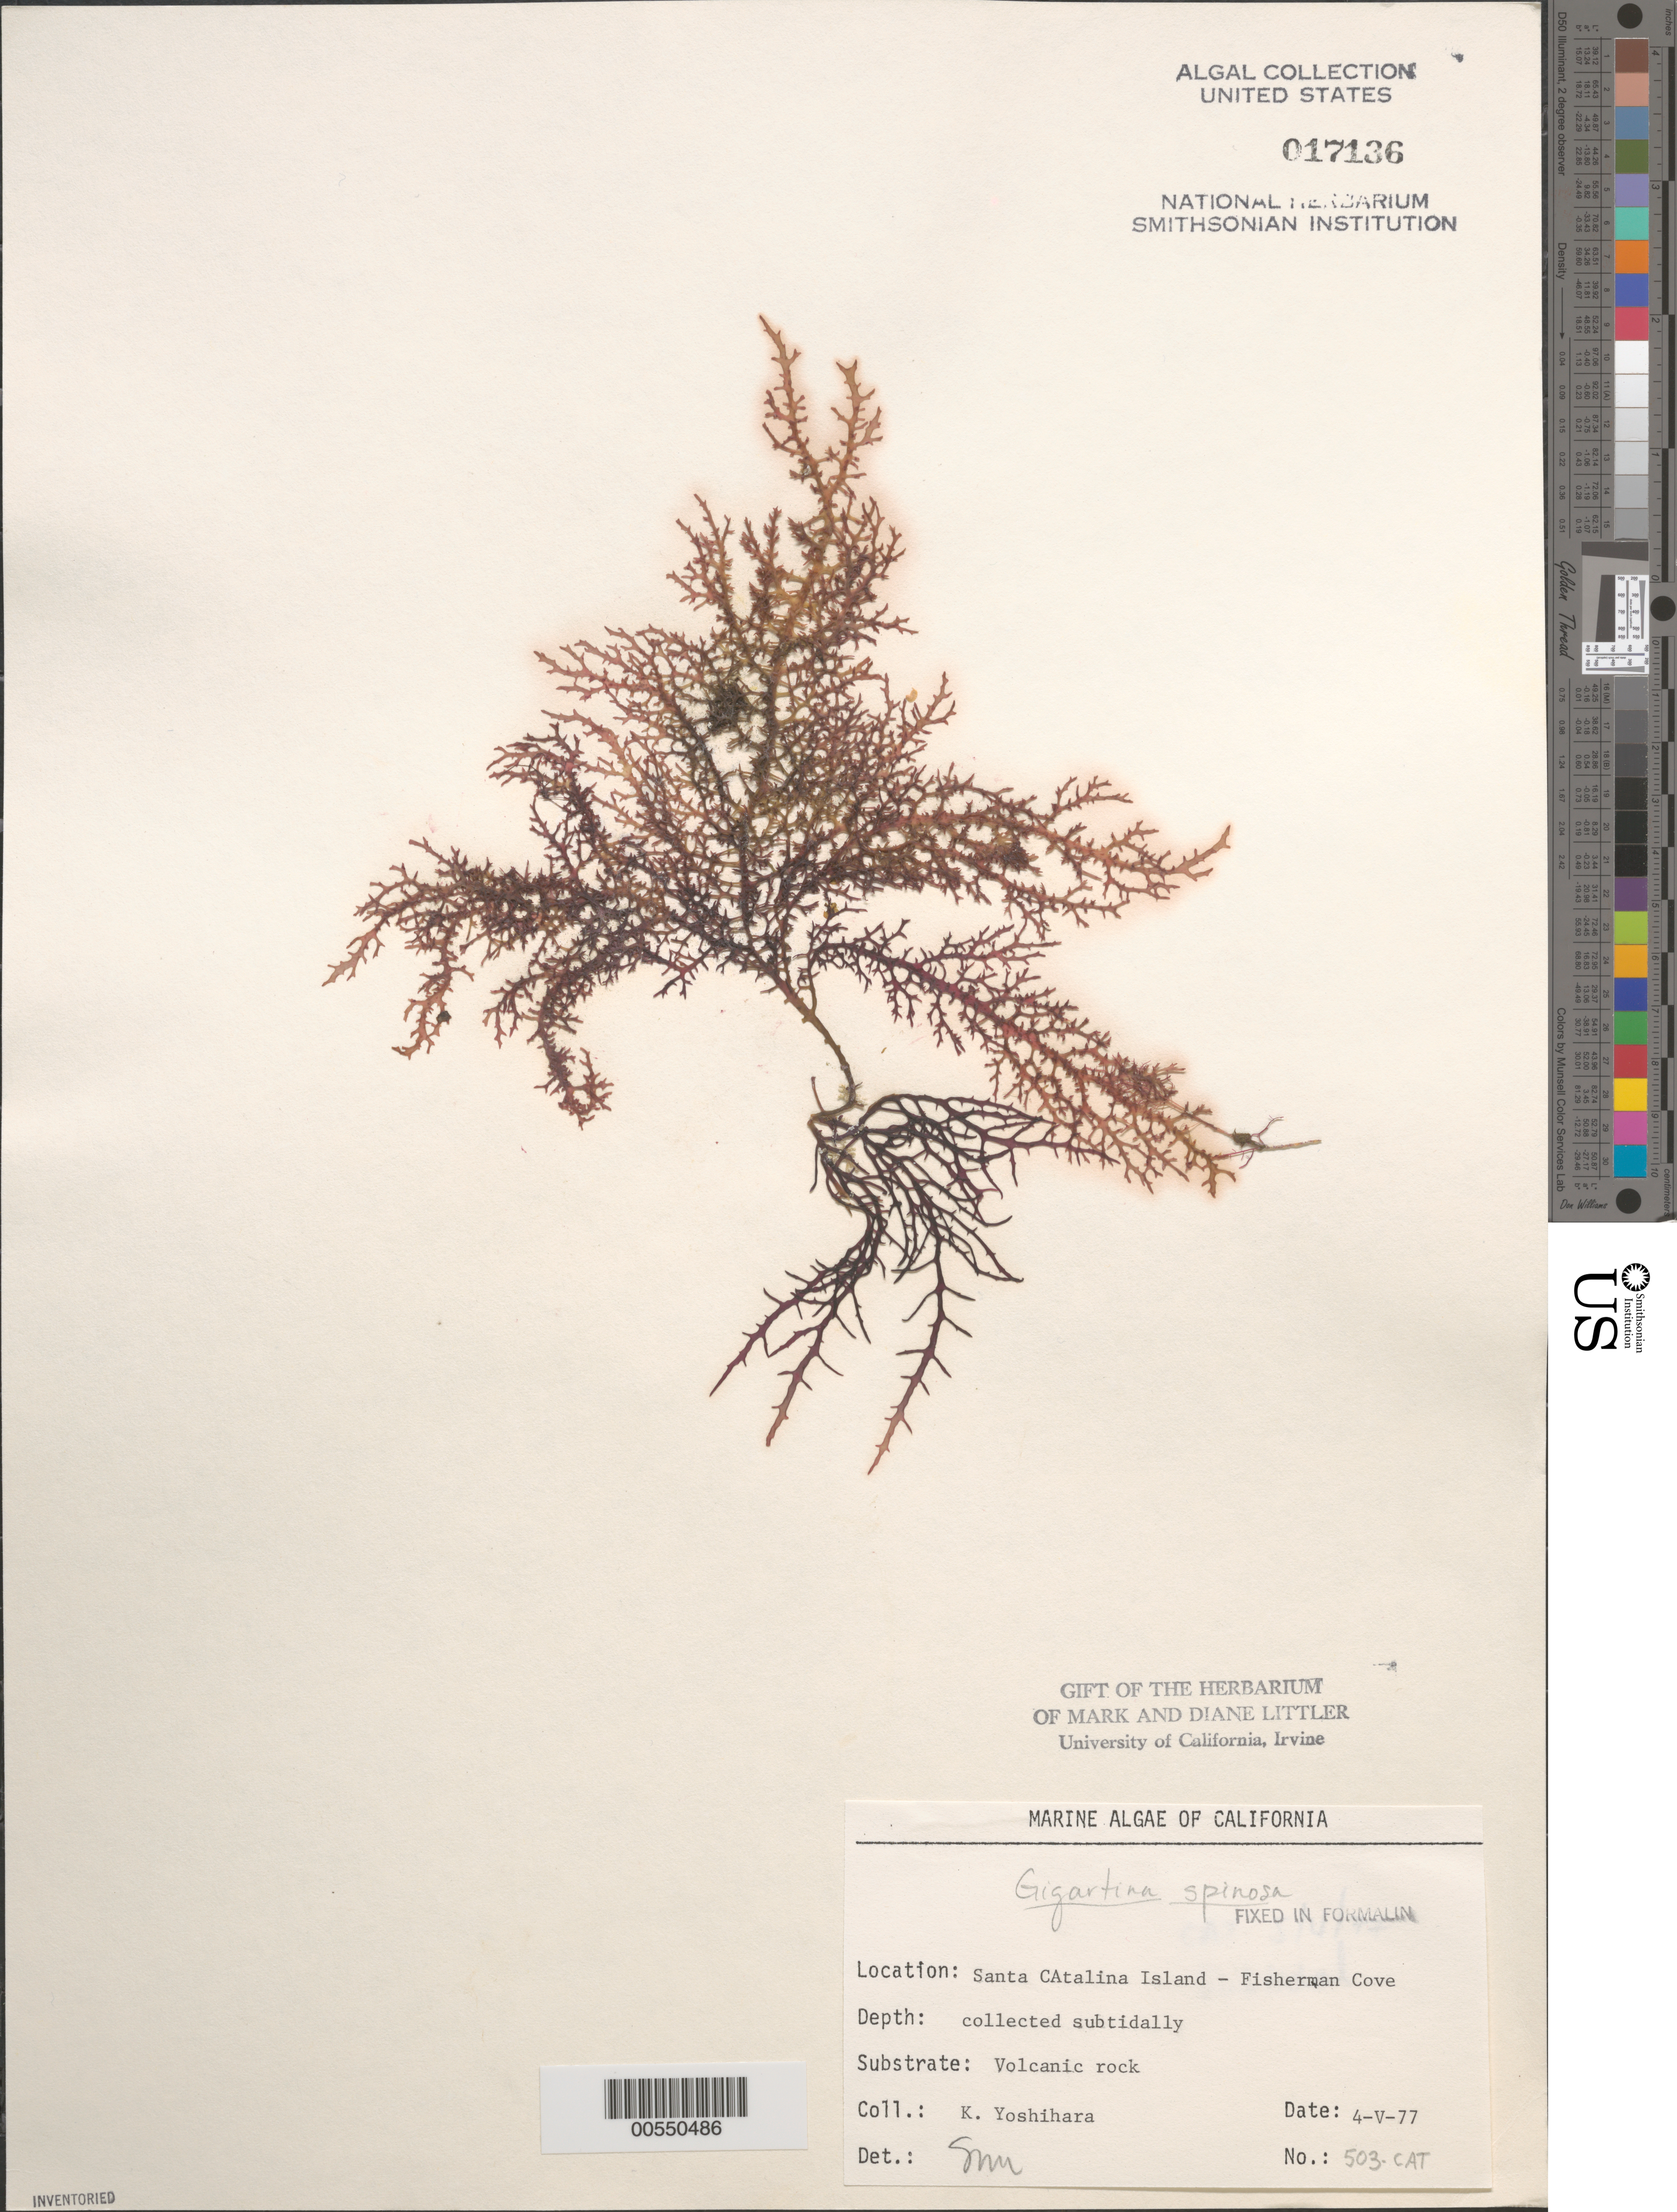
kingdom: Plantae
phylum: Rhodophyta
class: Florideophyceae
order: Gigartinales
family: Gigartinaceae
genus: Chondracanthus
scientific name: Chondracanthus spinosus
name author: (Kütz.) Guiry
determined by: Algae name updating Project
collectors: K. Yoshihara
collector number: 503-cat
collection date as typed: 04 May 1977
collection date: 1977-05-04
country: United States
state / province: California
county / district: Los Angeles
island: Santa Catalina Island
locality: Fishermen Cove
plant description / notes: BLM-SOCALBIGHT Rocky Intertidal Survey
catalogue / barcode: US 17136